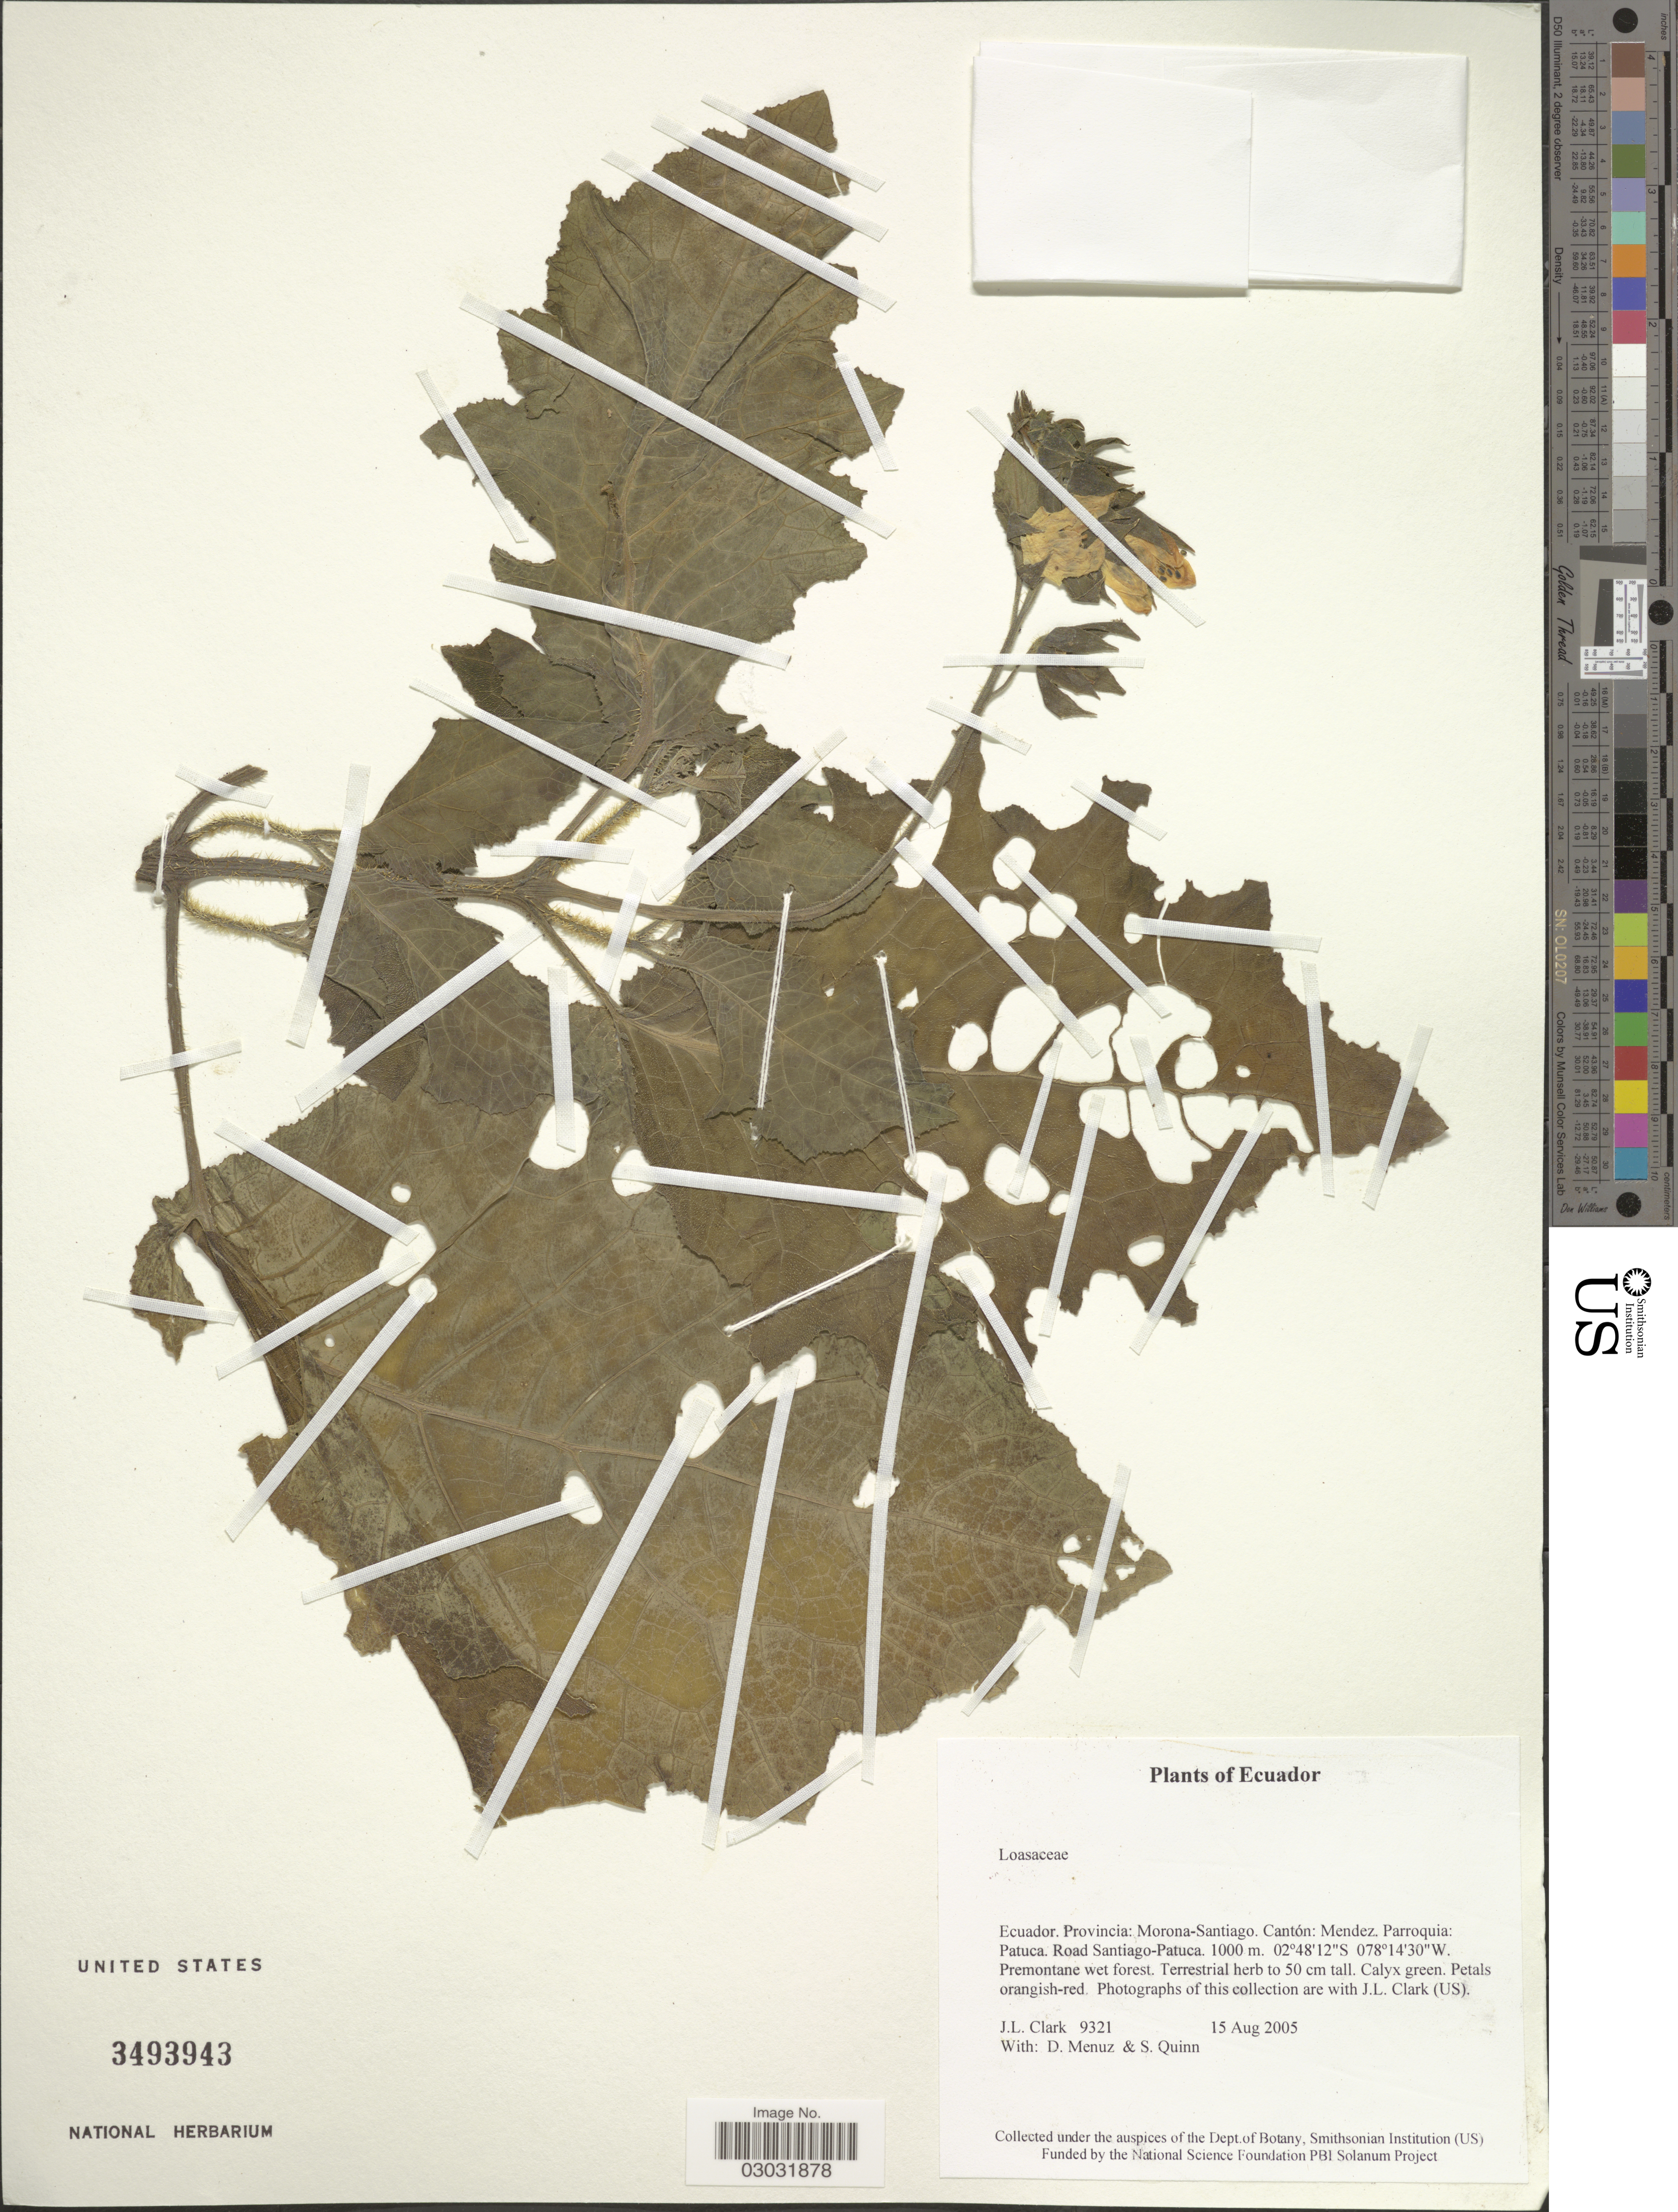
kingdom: Plantae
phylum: Tracheophyta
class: Magnoliopsida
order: Cornales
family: Loasaceae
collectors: J. L. Clark, D. Menuz & S. Quinn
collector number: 9321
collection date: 2005-08-15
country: Ecuador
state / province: Morona-Santiago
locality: Cantón: Mendez. Parroquia: Patuca. road Santiago-Patuca.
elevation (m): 1000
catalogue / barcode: US 3493943